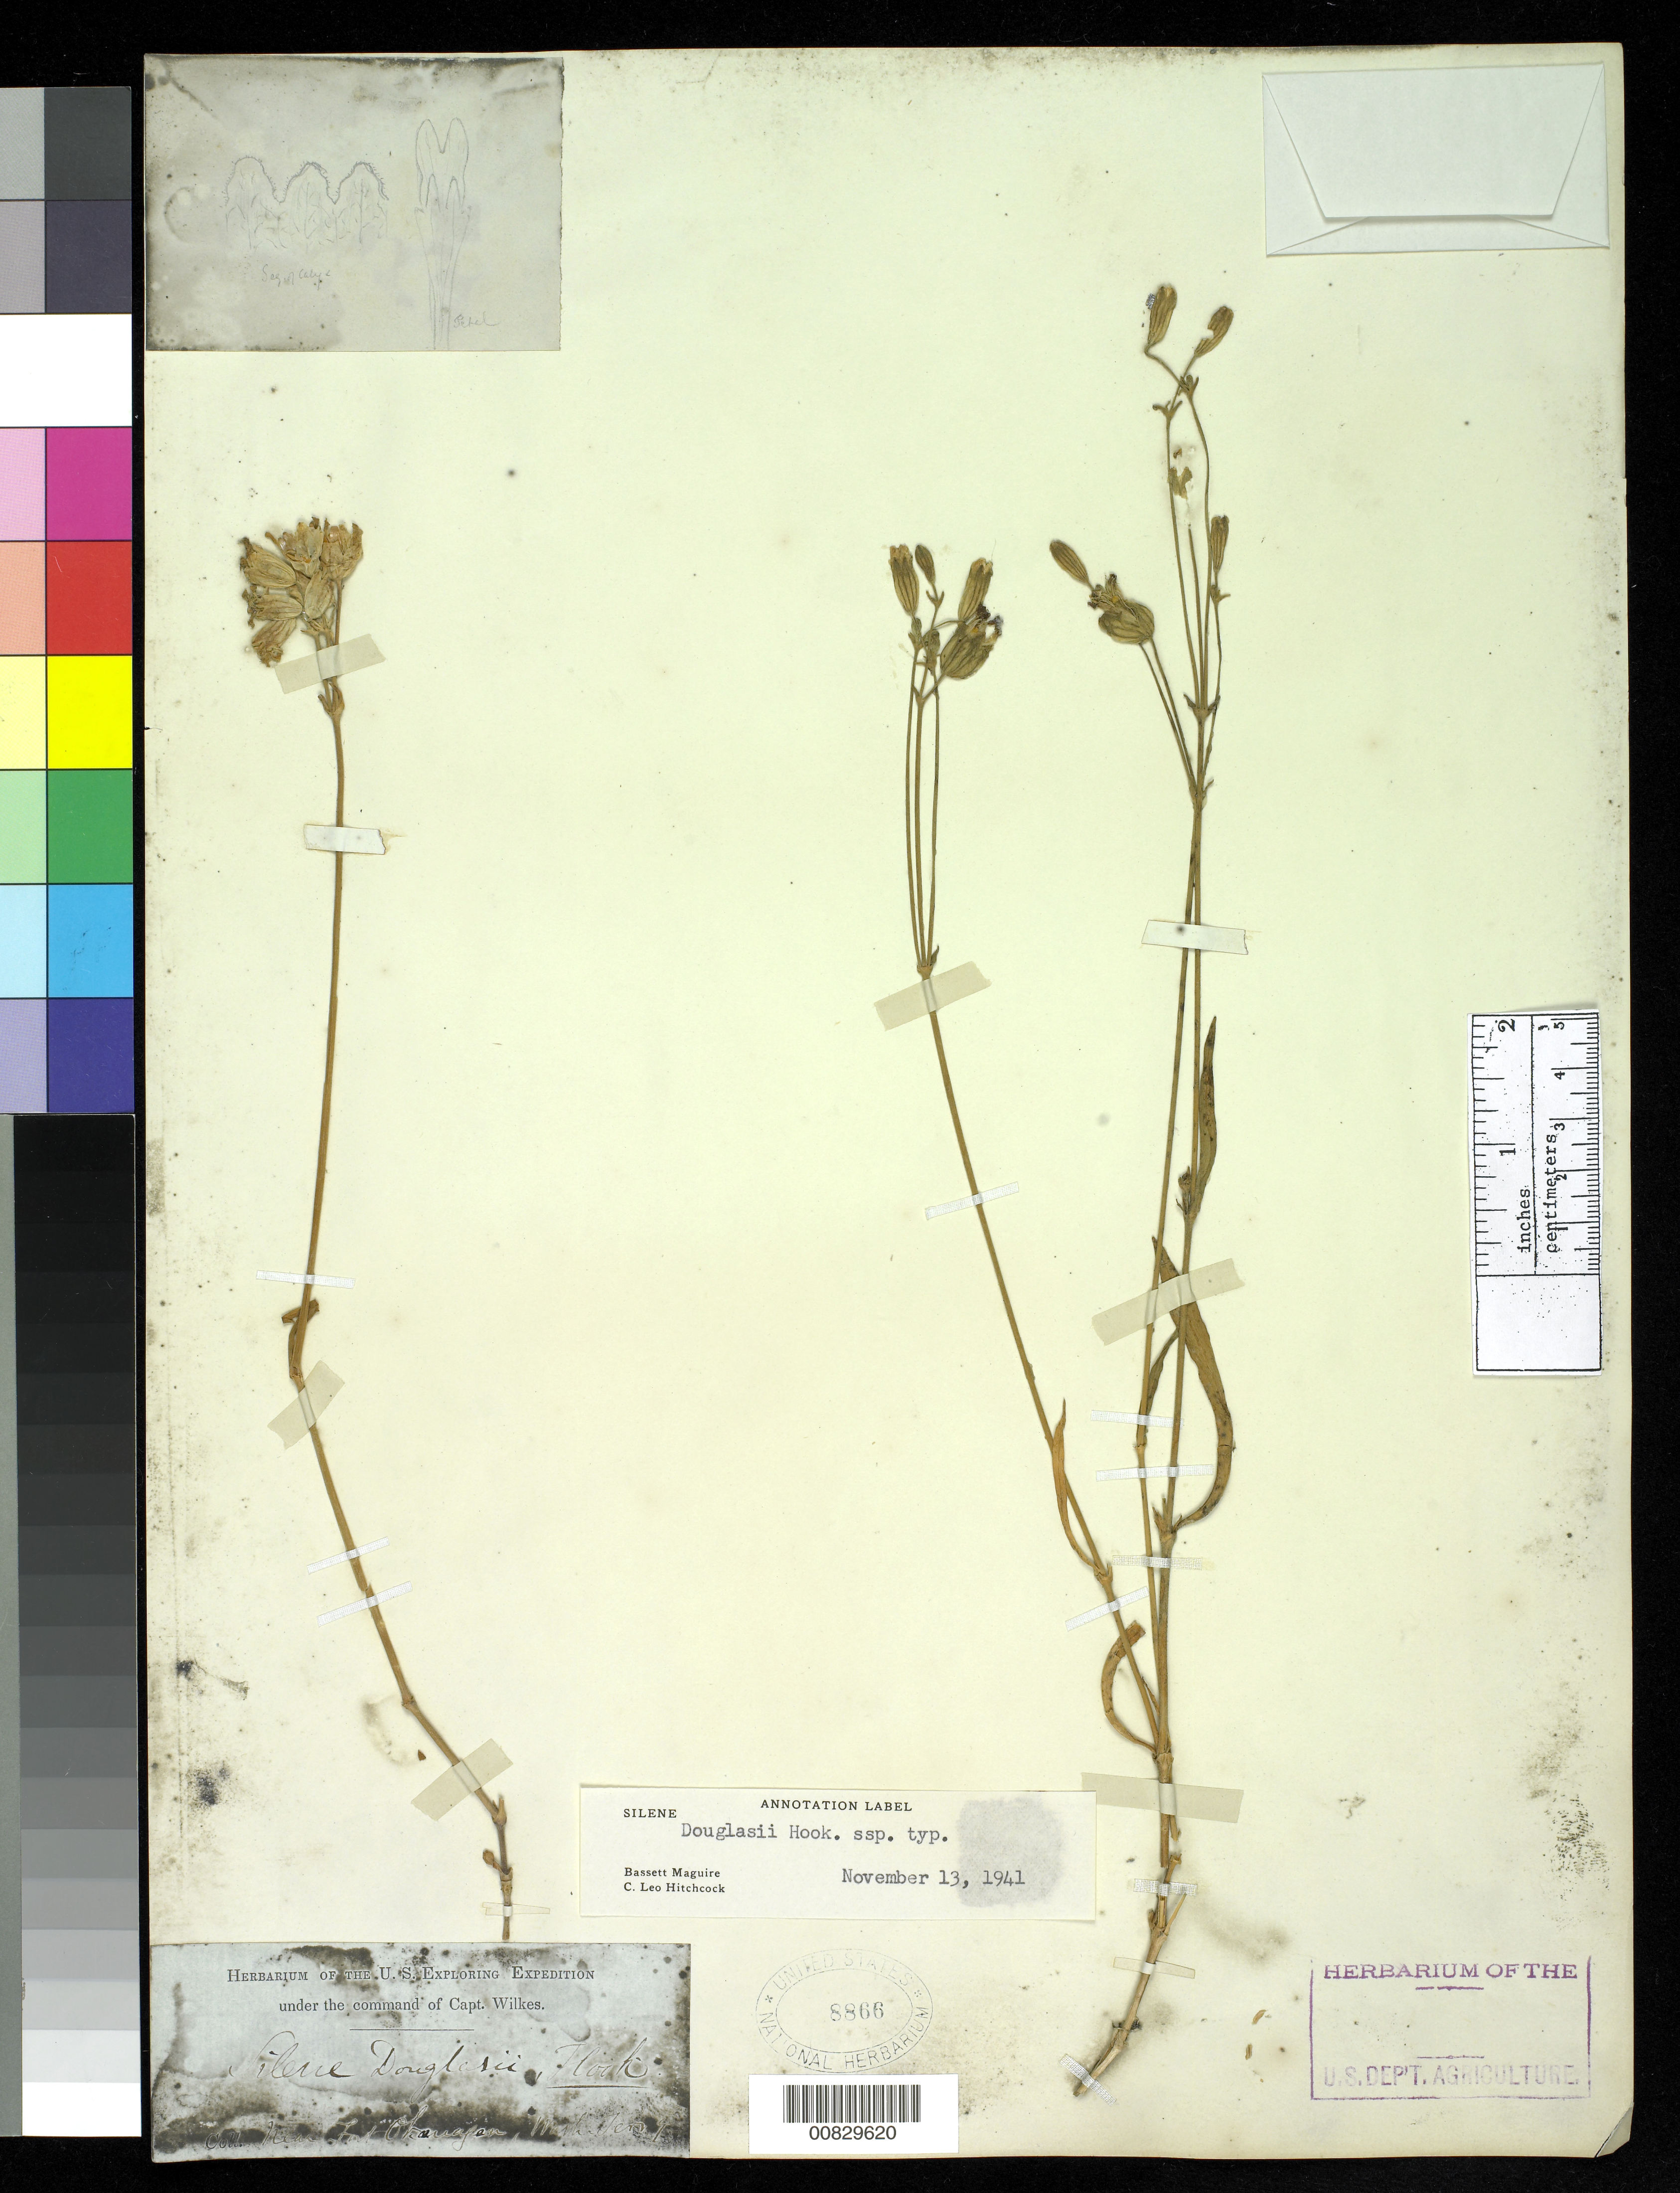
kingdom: Plantae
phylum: Tracheophyta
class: Magnoliopsida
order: Caryophyllales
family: Caryophyllaceae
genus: Silene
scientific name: Silene douglasii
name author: Hook.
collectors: Wilkes Explor. Exped.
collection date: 1838/1842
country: United States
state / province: Washington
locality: near Fort Okanagan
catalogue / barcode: US 8866